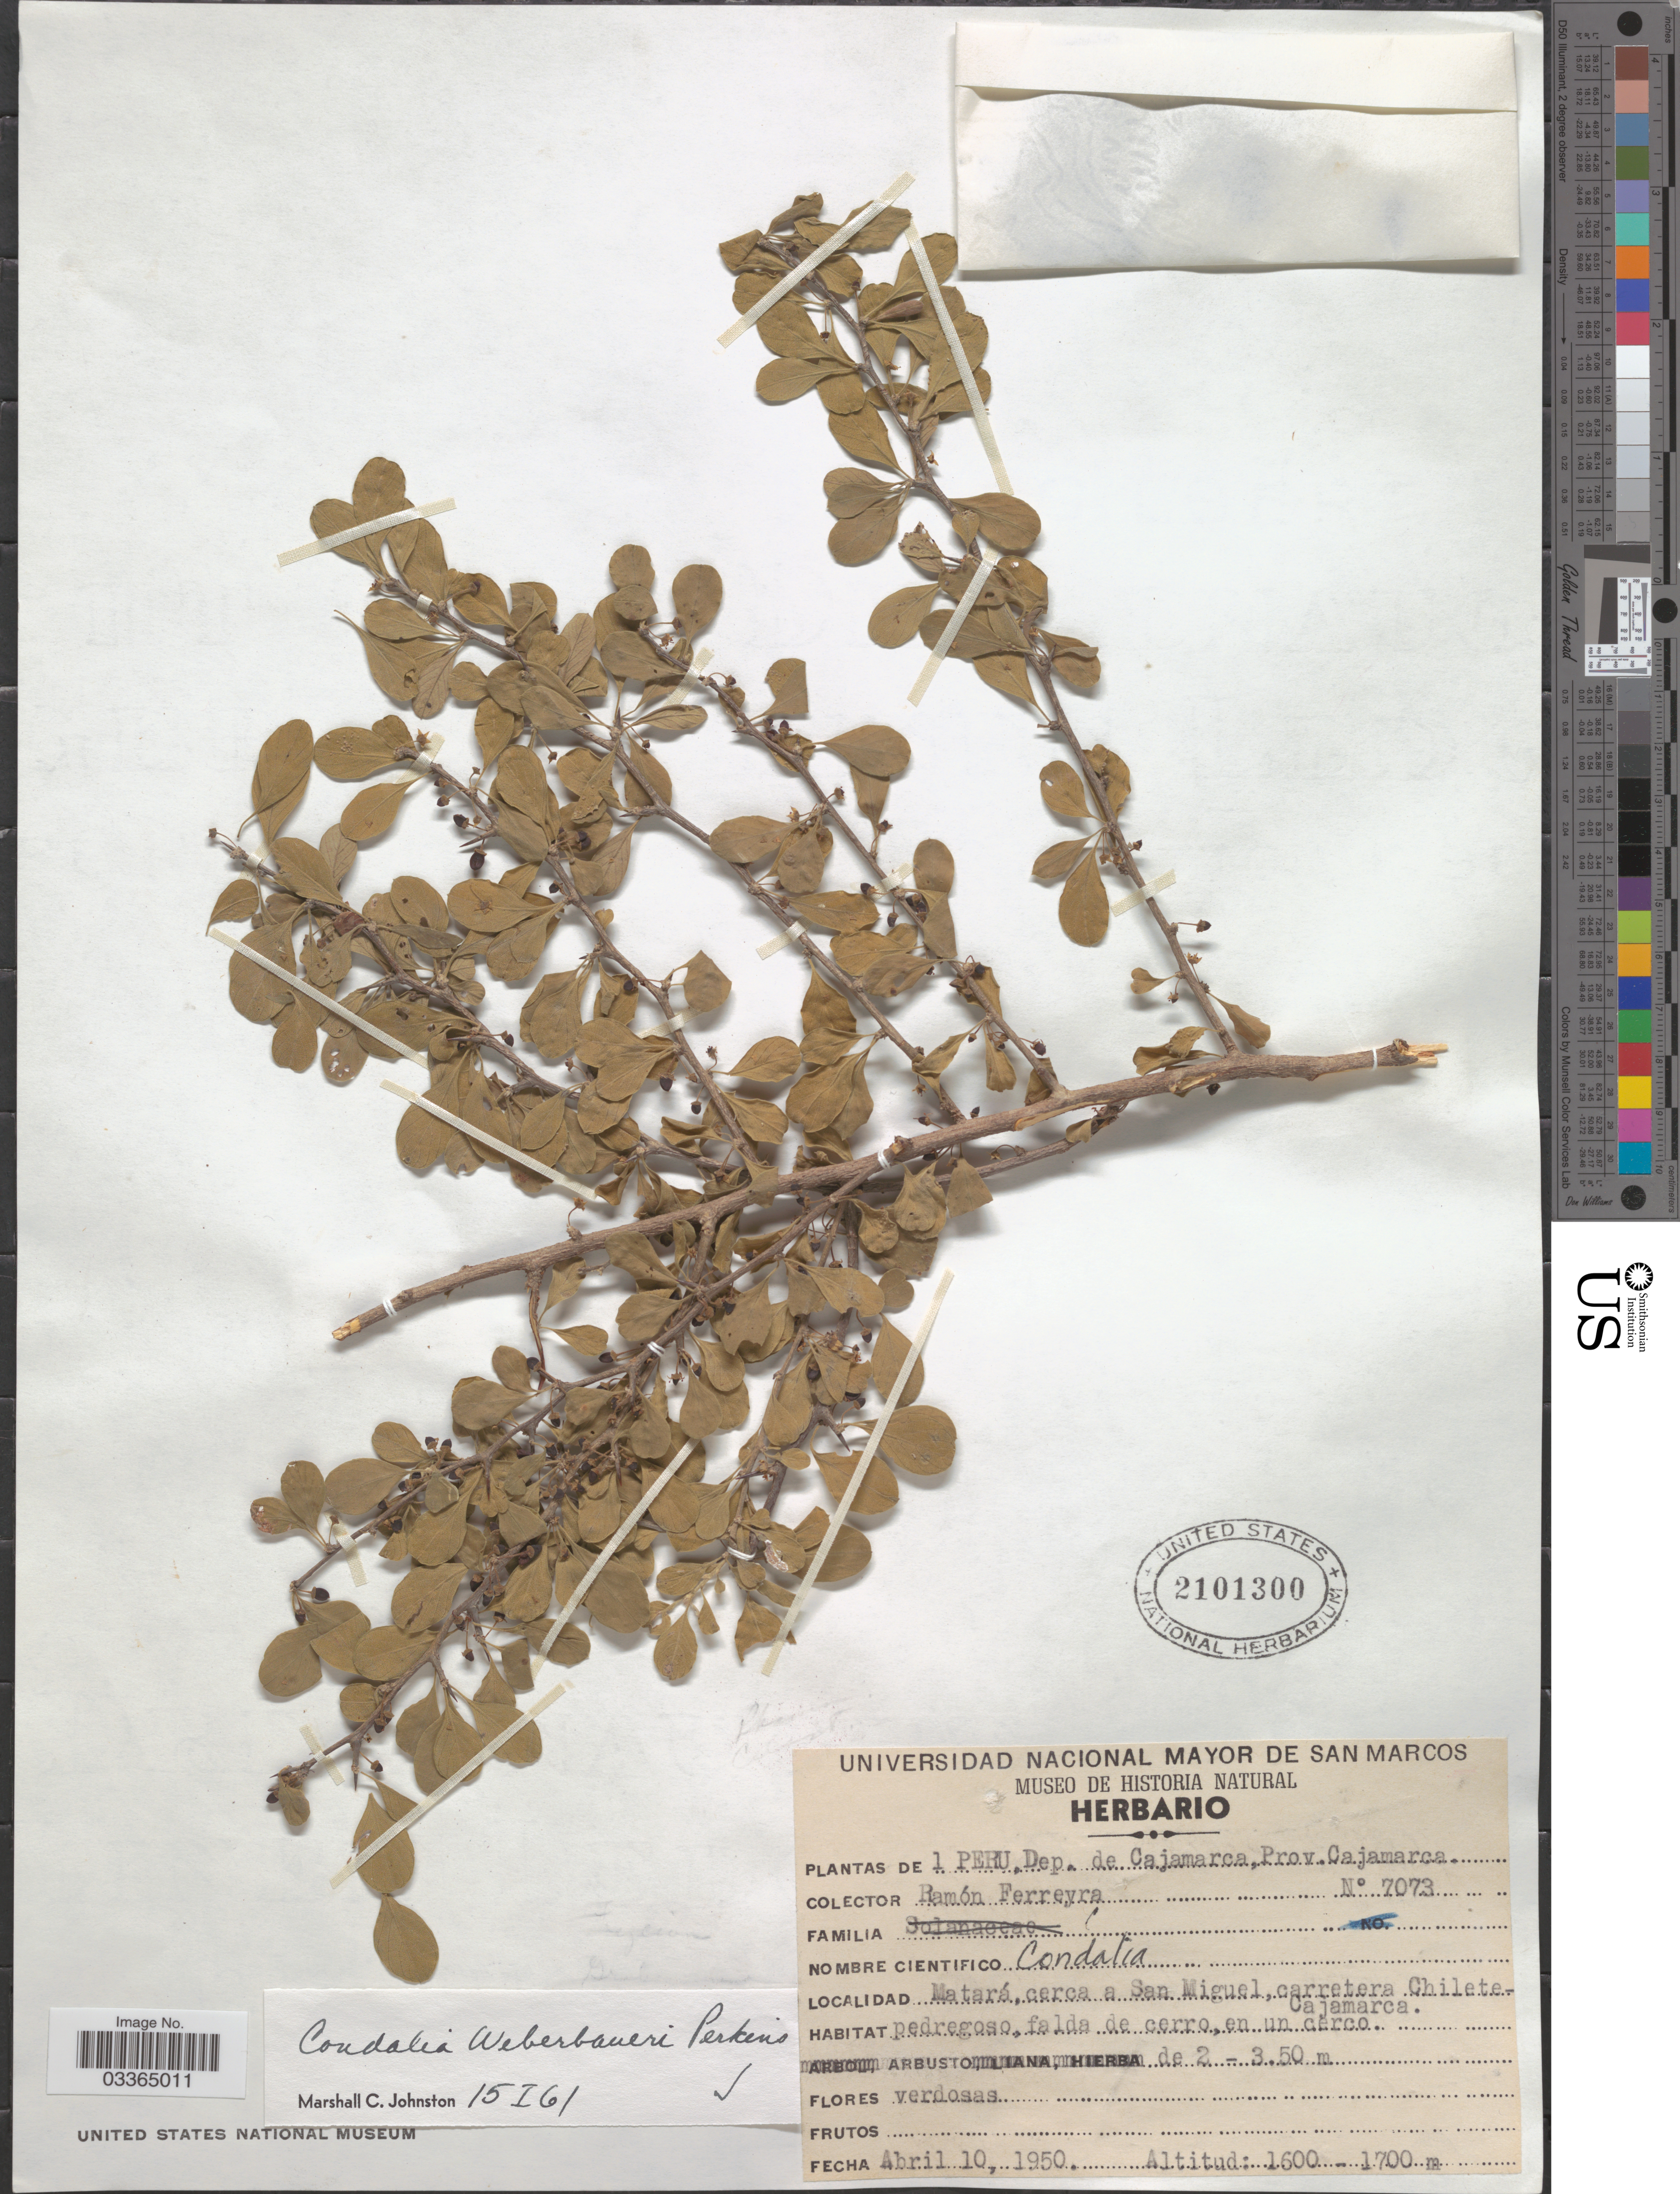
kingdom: Plantae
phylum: Tracheophyta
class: Magnoliopsida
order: Rosales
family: Rhamnaceae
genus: Condalia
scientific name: Condalia weberbaueri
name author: Perkins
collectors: R. A. Ferreyra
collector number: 7073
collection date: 1950-04-10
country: Peru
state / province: Cajamarca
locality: Dep. de Cajamarca, Prov. Cajamarca, Matará, cerca a San Miguel, carretera Chilete-Cajamarca.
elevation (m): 1600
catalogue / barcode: US 2101300